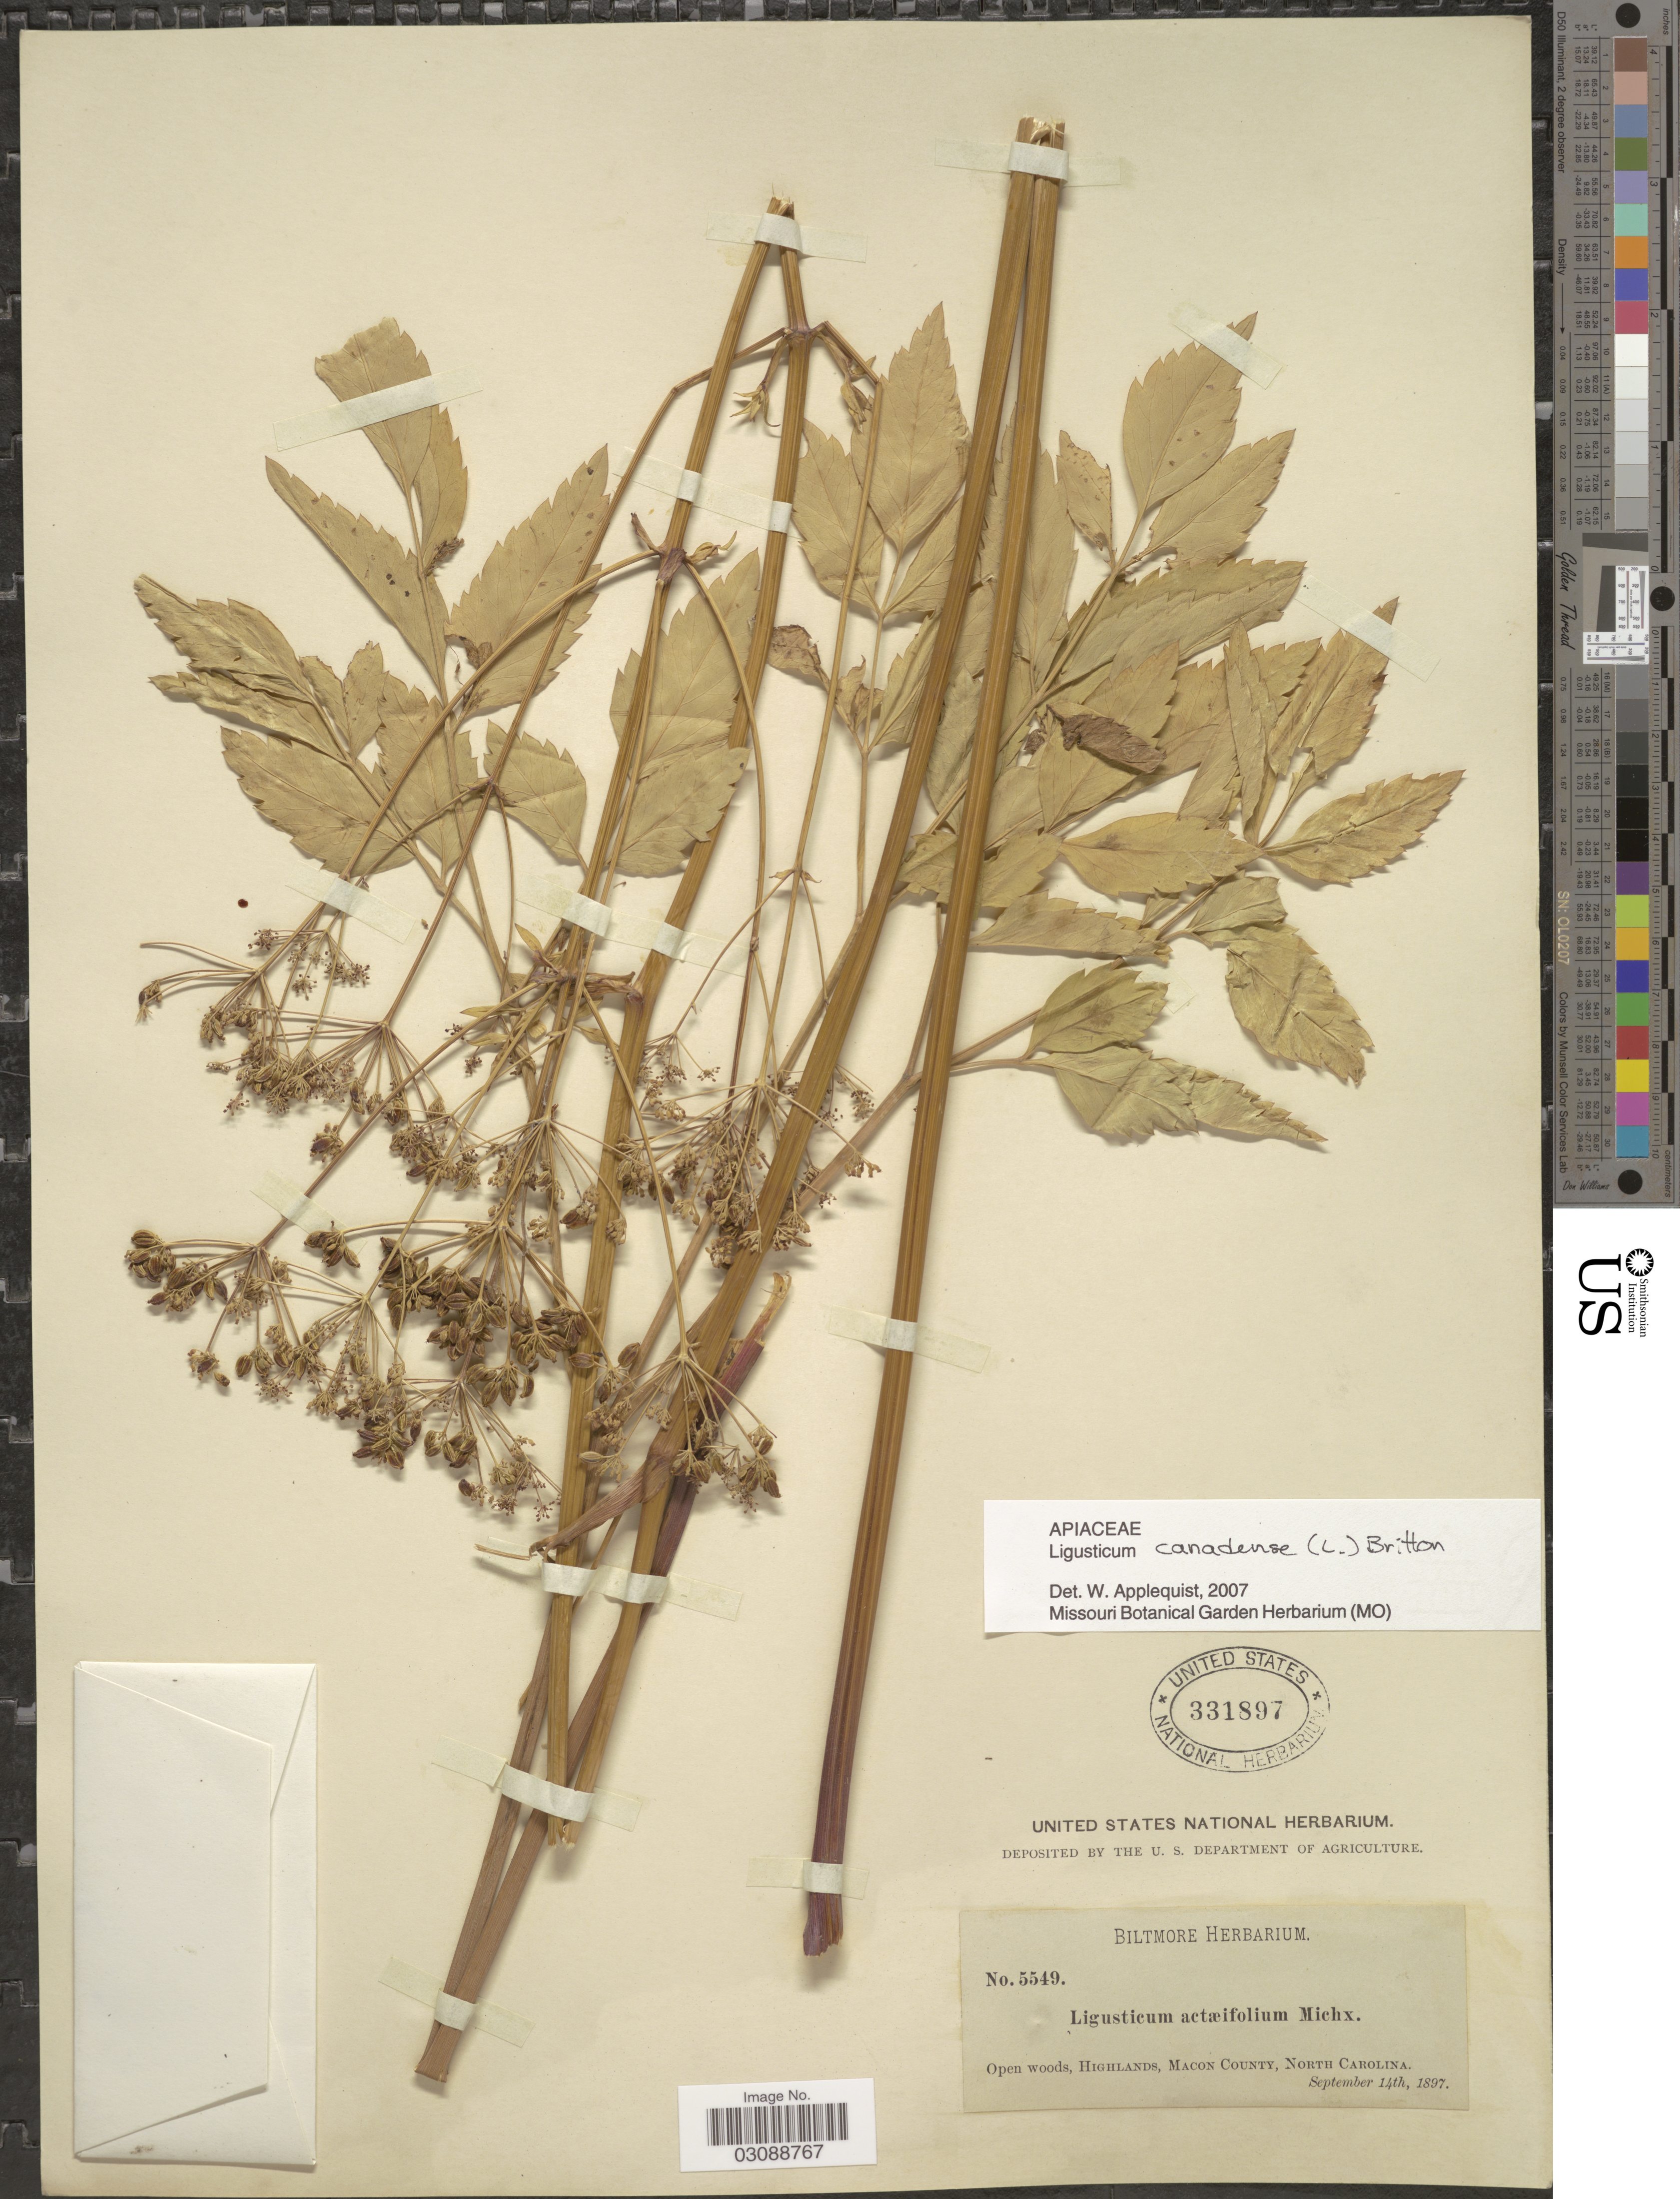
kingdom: Plantae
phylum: Tracheophyta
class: Magnoliopsida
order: Apiales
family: Apiaceae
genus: Ligusticum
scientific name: Ligusticum canadense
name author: (L.) Britton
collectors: ex herb. Biltmore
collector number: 5549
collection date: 1897-09-14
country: United States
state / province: North Carolina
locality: Highlands, Macon County.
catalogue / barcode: US 331897